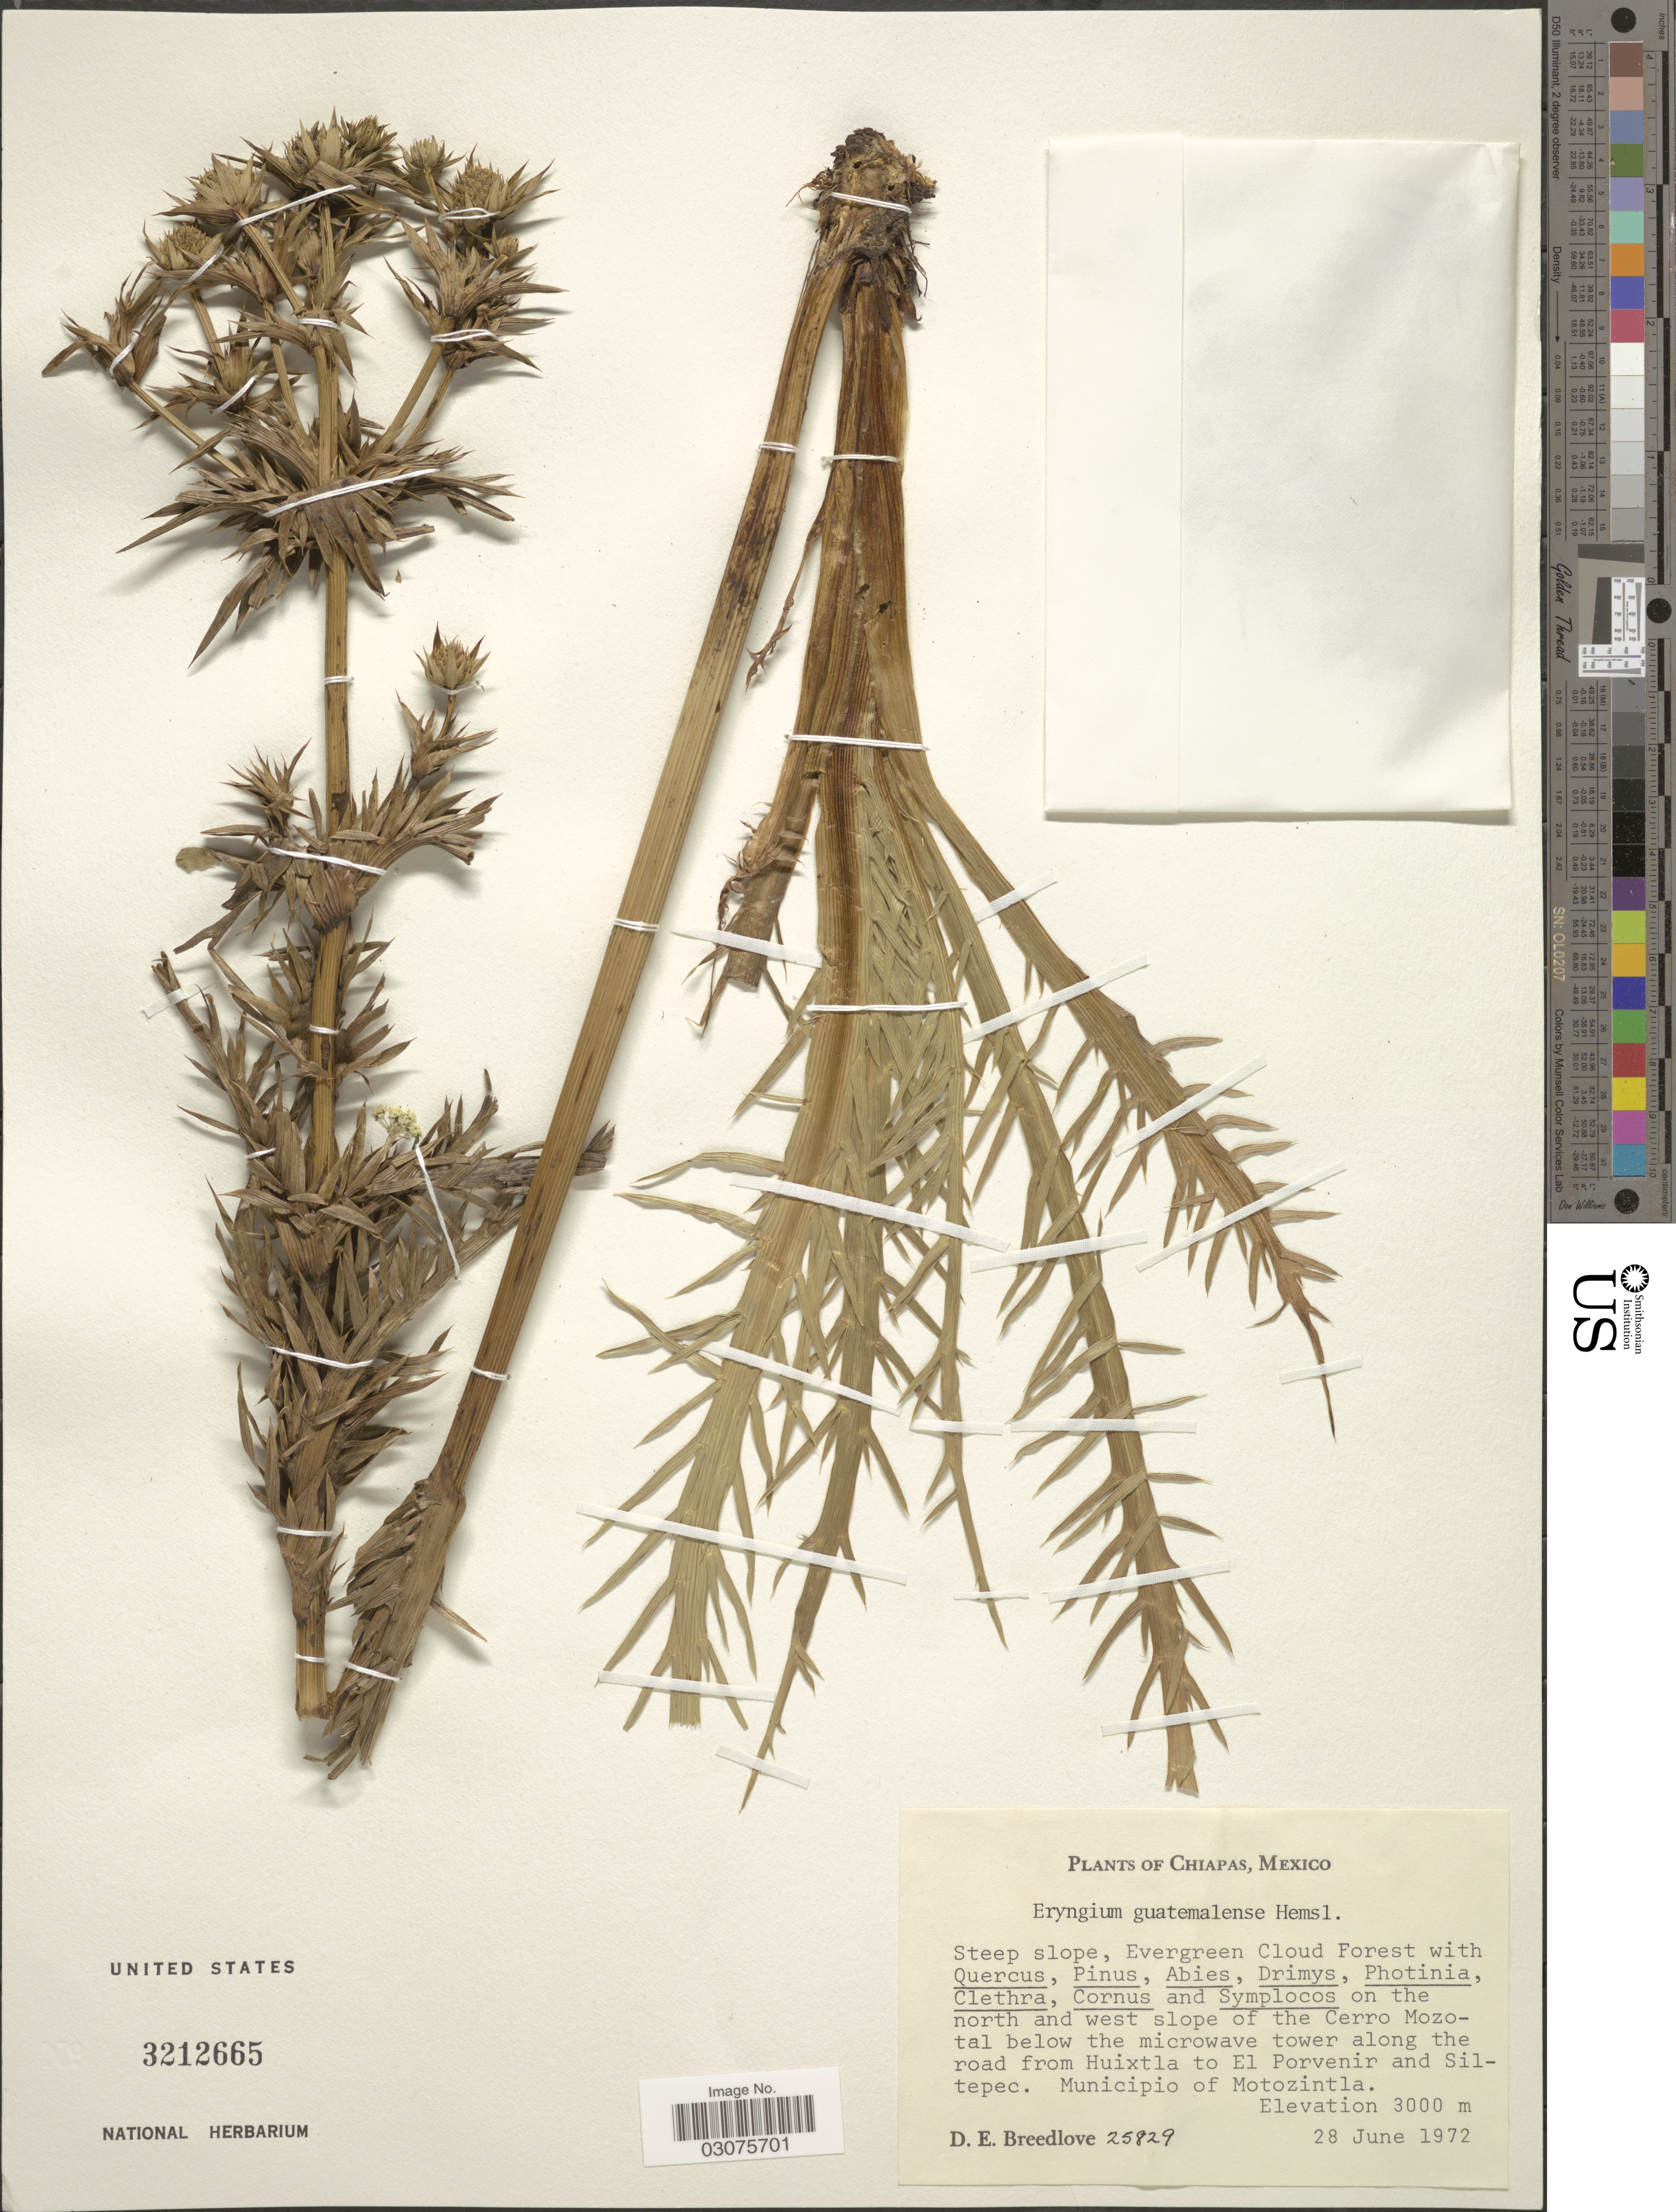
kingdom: Plantae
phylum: Tracheophyta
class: Magnoliopsida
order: Apiales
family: Apiaceae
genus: Eryngium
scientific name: Eryngium guatemalense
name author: Hemsl. in Hook. f.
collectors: D. E. Breedlove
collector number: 25829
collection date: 1972-06-28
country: Mexico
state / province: Chiapas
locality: On the north and west slope of the Cerro Mozotal below the microwave tower along the road from Huixtla to El Porvenir and Siltepec. Municipio of Motozintla.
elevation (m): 3000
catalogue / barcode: US 3212665